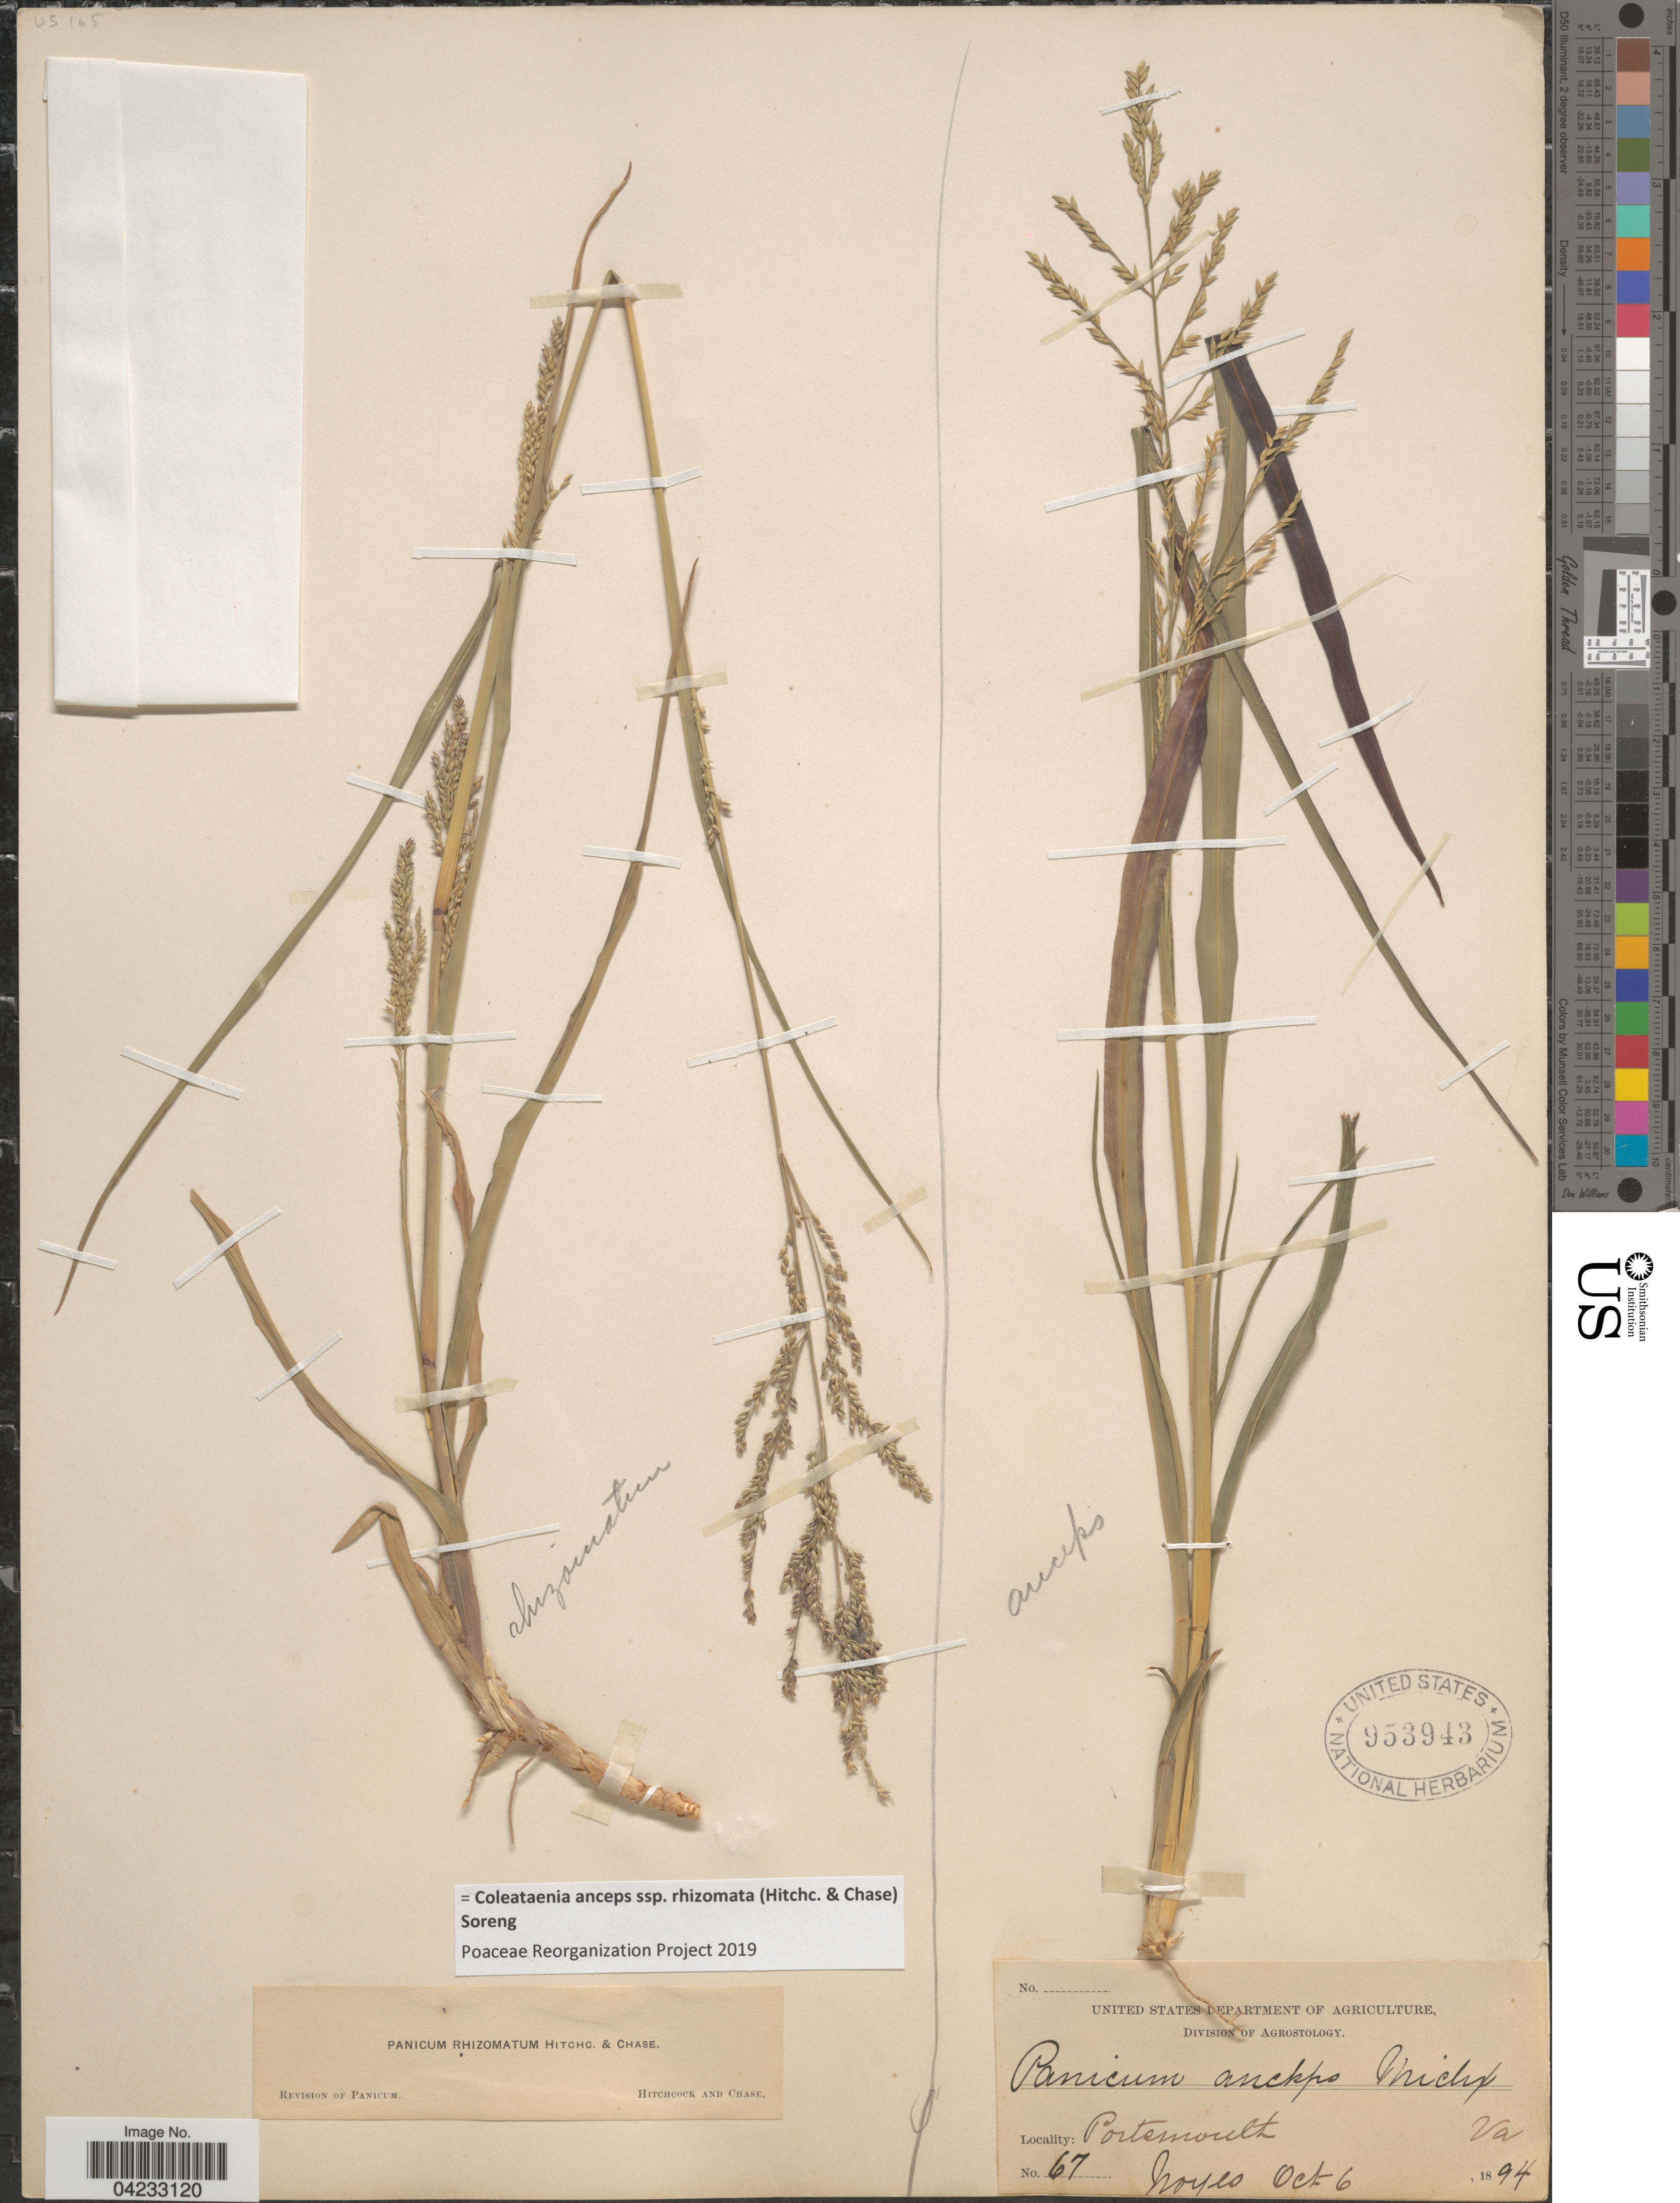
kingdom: Plantae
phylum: Tracheophyta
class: Liliopsida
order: Poales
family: Poaceae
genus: Coleataenia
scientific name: Coleataenia anceps subsp. rhizomata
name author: (Hitchc. & Chase) Soreng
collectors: Noyes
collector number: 67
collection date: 1894-10-06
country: United States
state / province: Virginia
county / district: City of Portsmouth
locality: Portsmouth.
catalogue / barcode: US 953943